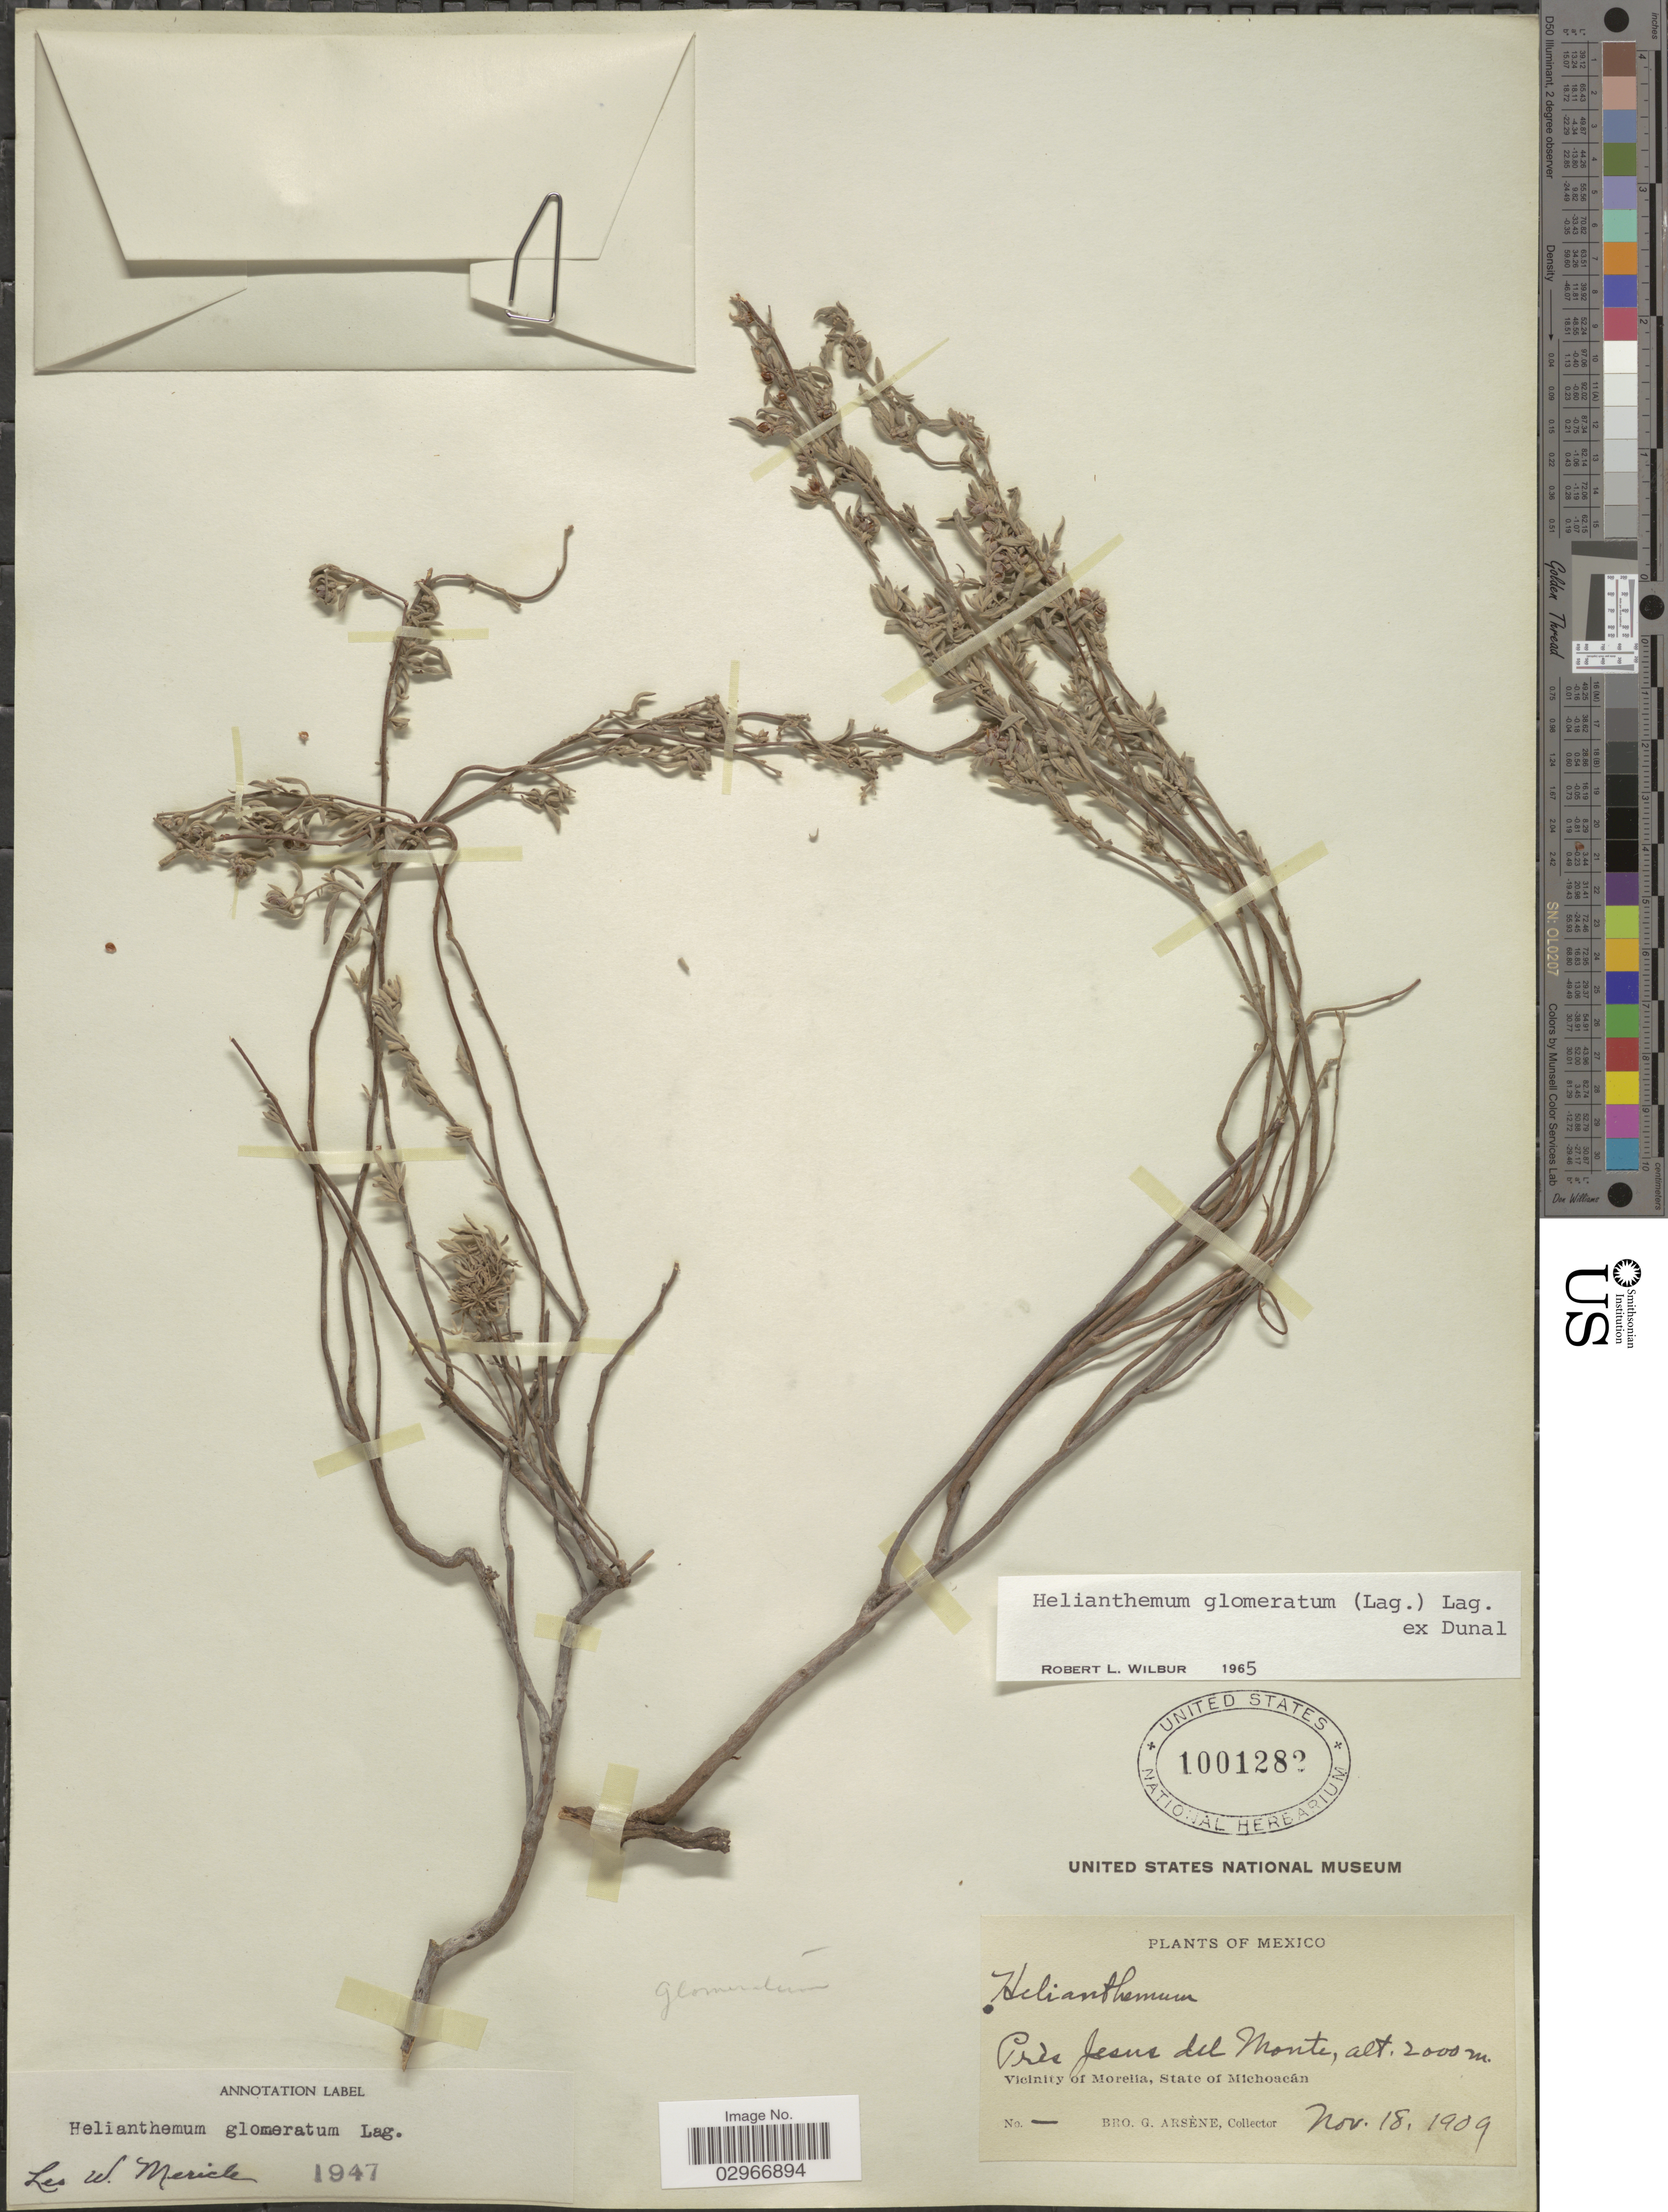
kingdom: Plantae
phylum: Tracheophyta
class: Magnoliopsida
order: Malvales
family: Cistaceae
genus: Helianthemum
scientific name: Helianthemum glomeratum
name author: (Lag.) Lag. ex Dunal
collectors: Bro. G. Arsène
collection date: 1909-11-18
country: Mexico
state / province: Michoacán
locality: Près Jesus del Monte. Vicinity of Morelia.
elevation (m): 2000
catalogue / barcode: US 1001282